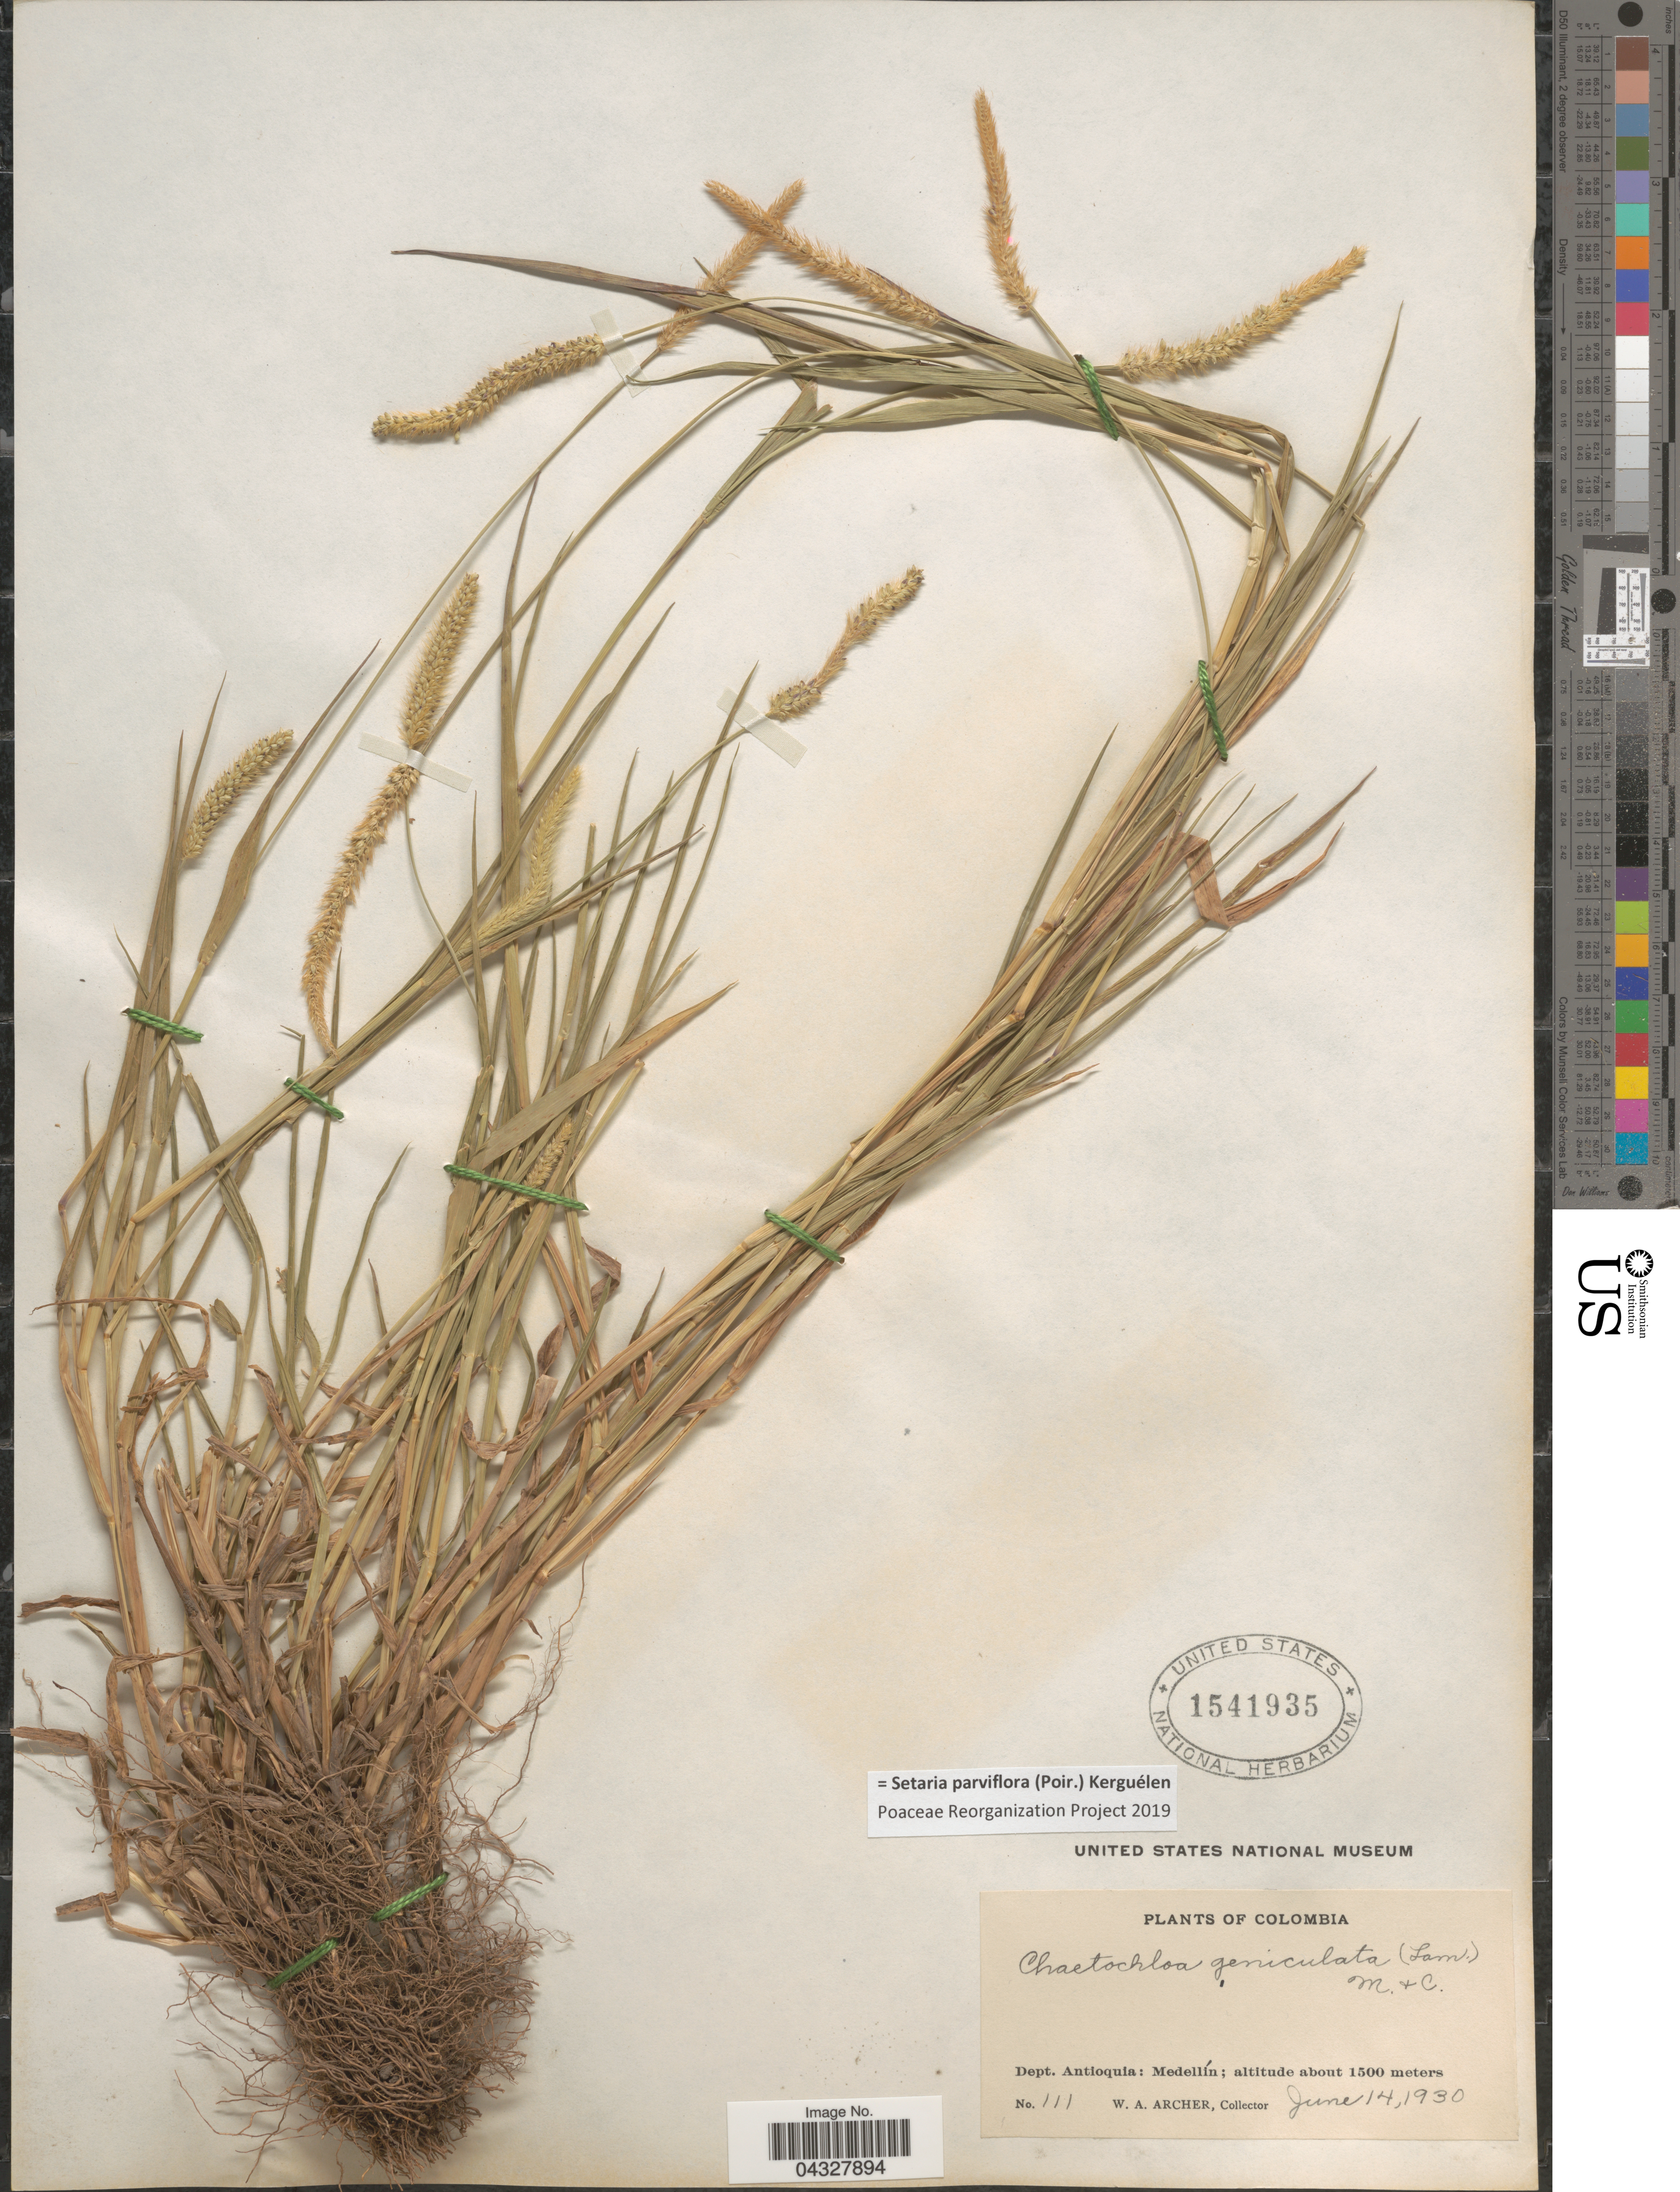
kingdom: Plantae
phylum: Tracheophyta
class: Liliopsida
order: Poales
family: Poaceae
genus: Setaria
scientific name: Setaria parviflora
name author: (Poir.) Kerguélen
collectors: W. Archer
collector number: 111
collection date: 1930-06-14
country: Colombia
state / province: Antioquia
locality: Dept. Antioquia: Medellín.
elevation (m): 1500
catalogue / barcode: US 1541935